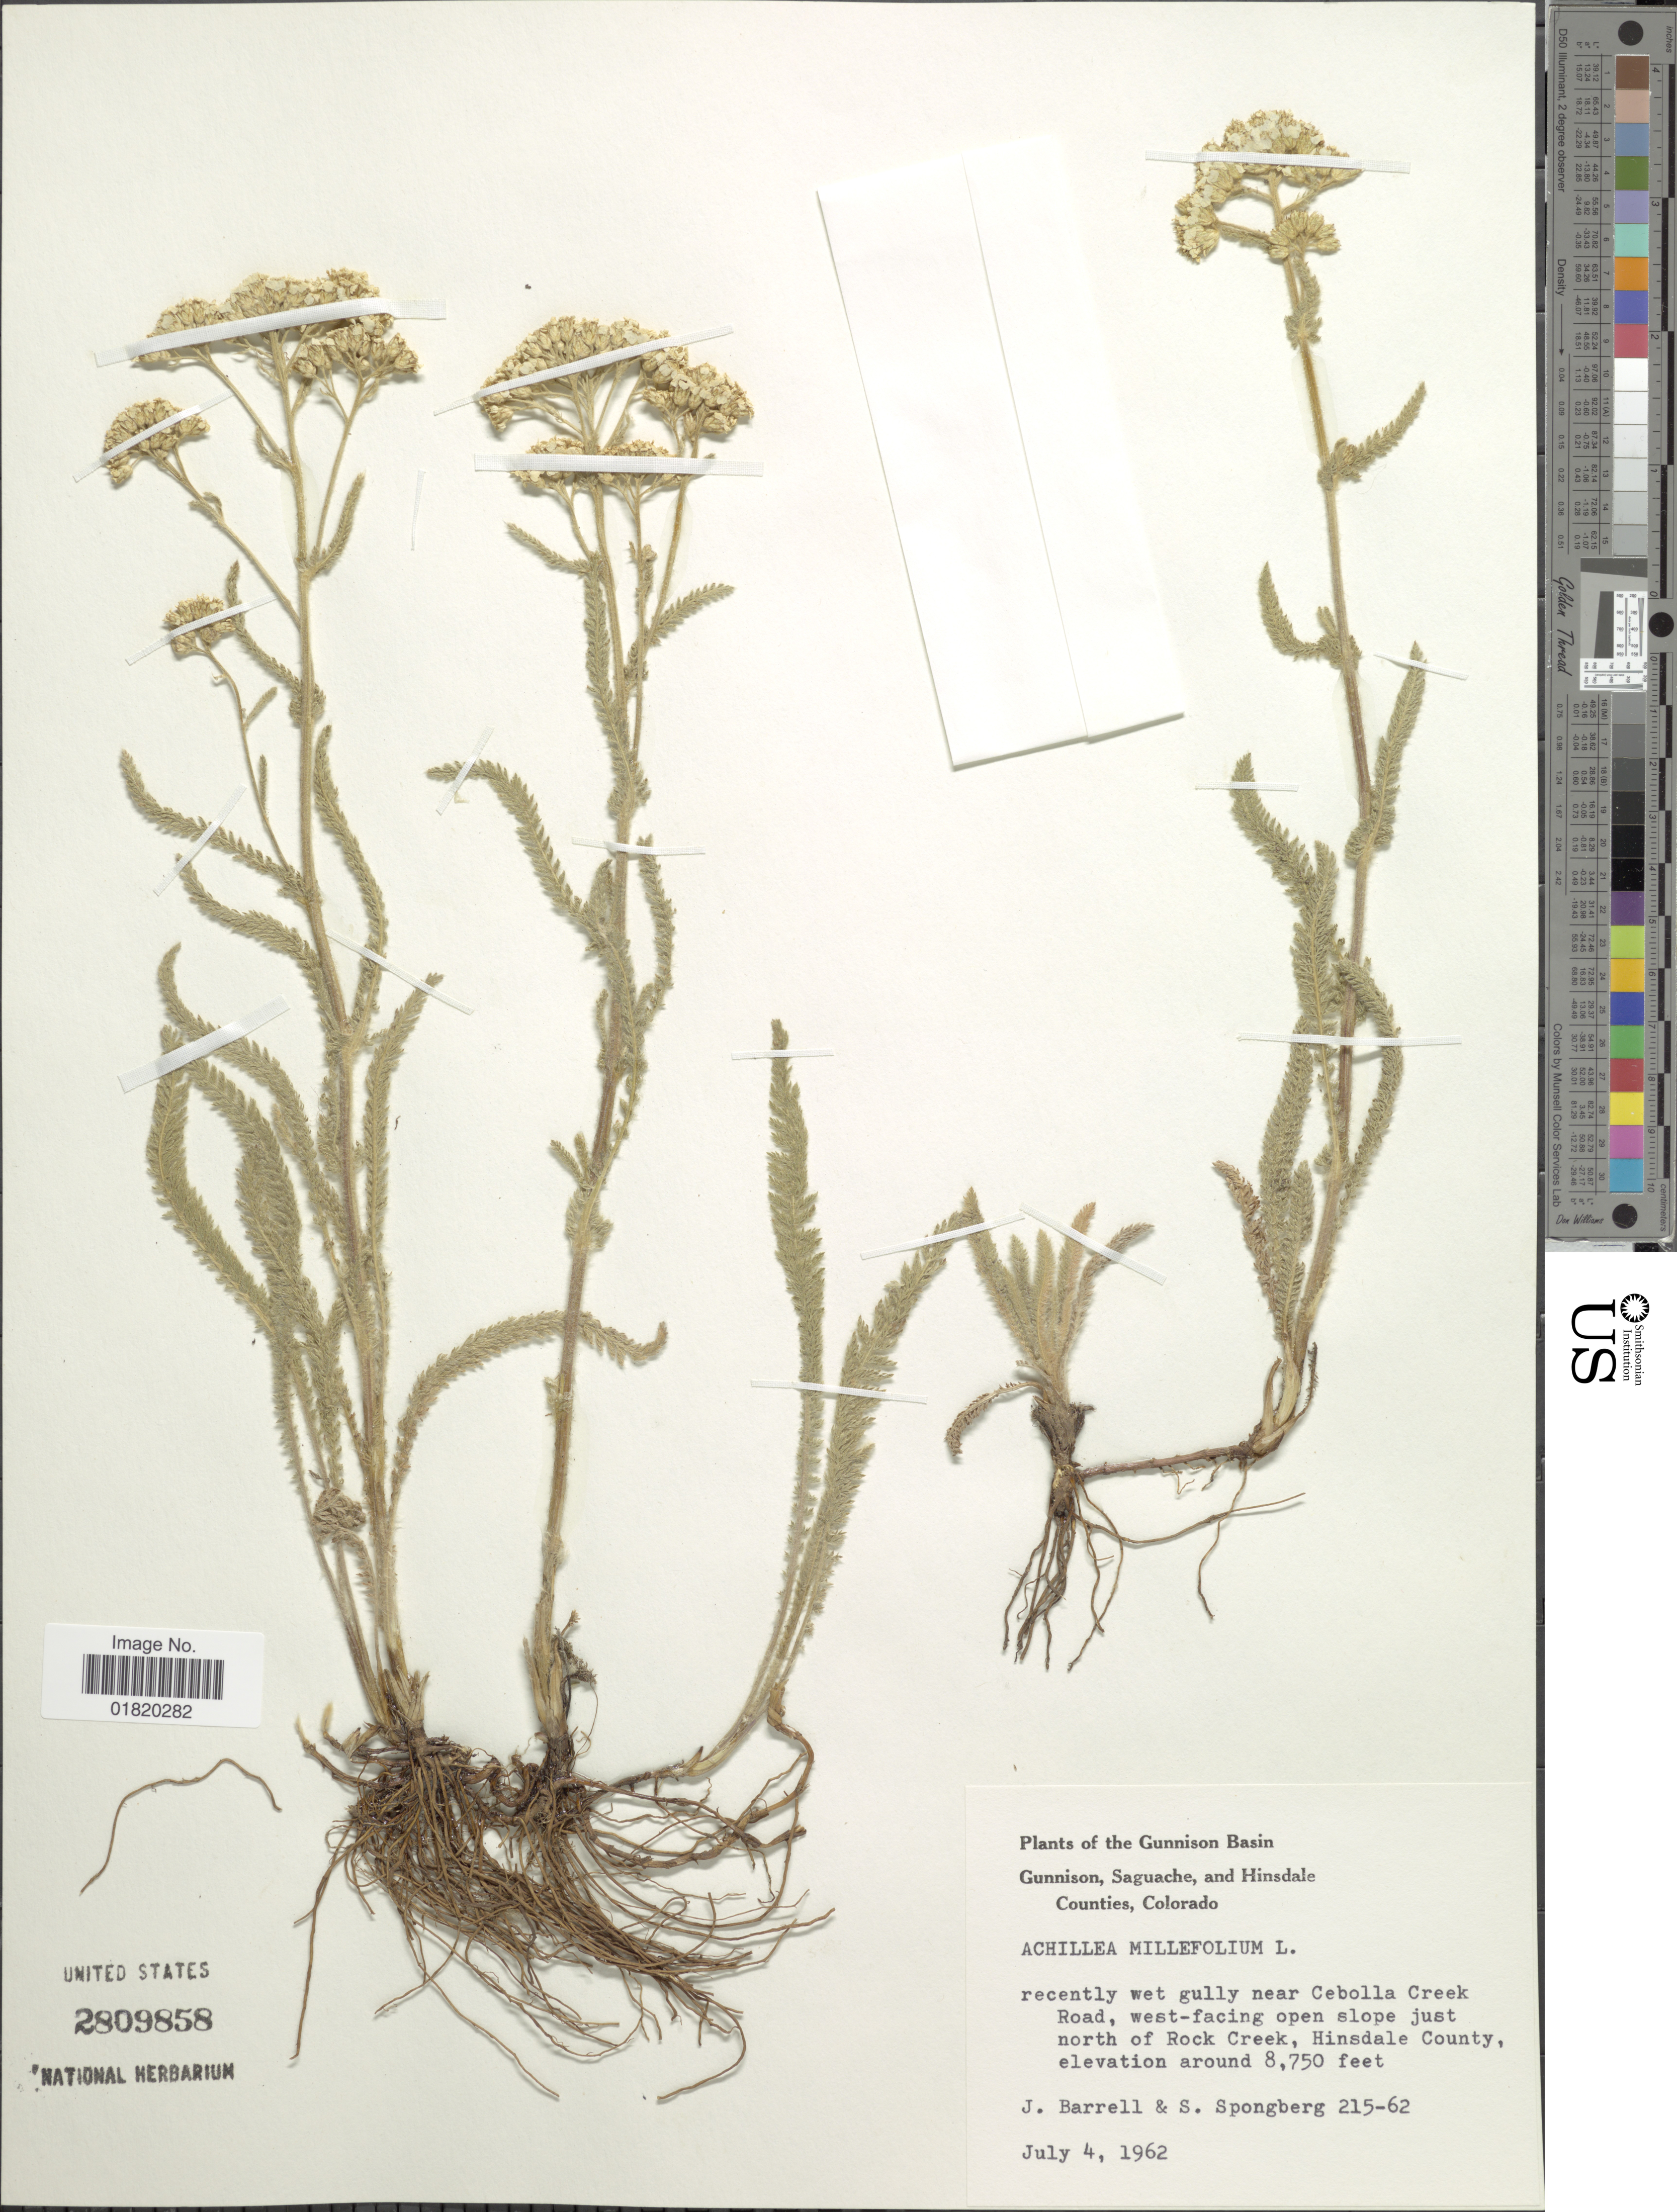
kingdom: Plantae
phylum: Tracheophyta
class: Magnoliopsida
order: Asterales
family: Asteraceae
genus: Achillea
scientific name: Achillea millefolium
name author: L.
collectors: J. Barrell & S. A.Spongberg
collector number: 215-62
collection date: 1962-07-04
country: United States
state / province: Colorado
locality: Gunnison Basin. near Cebolla Creek Road, west-facing open slope just north of Rock Creek, Hinsdale County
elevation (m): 2667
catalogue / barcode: US 2809858